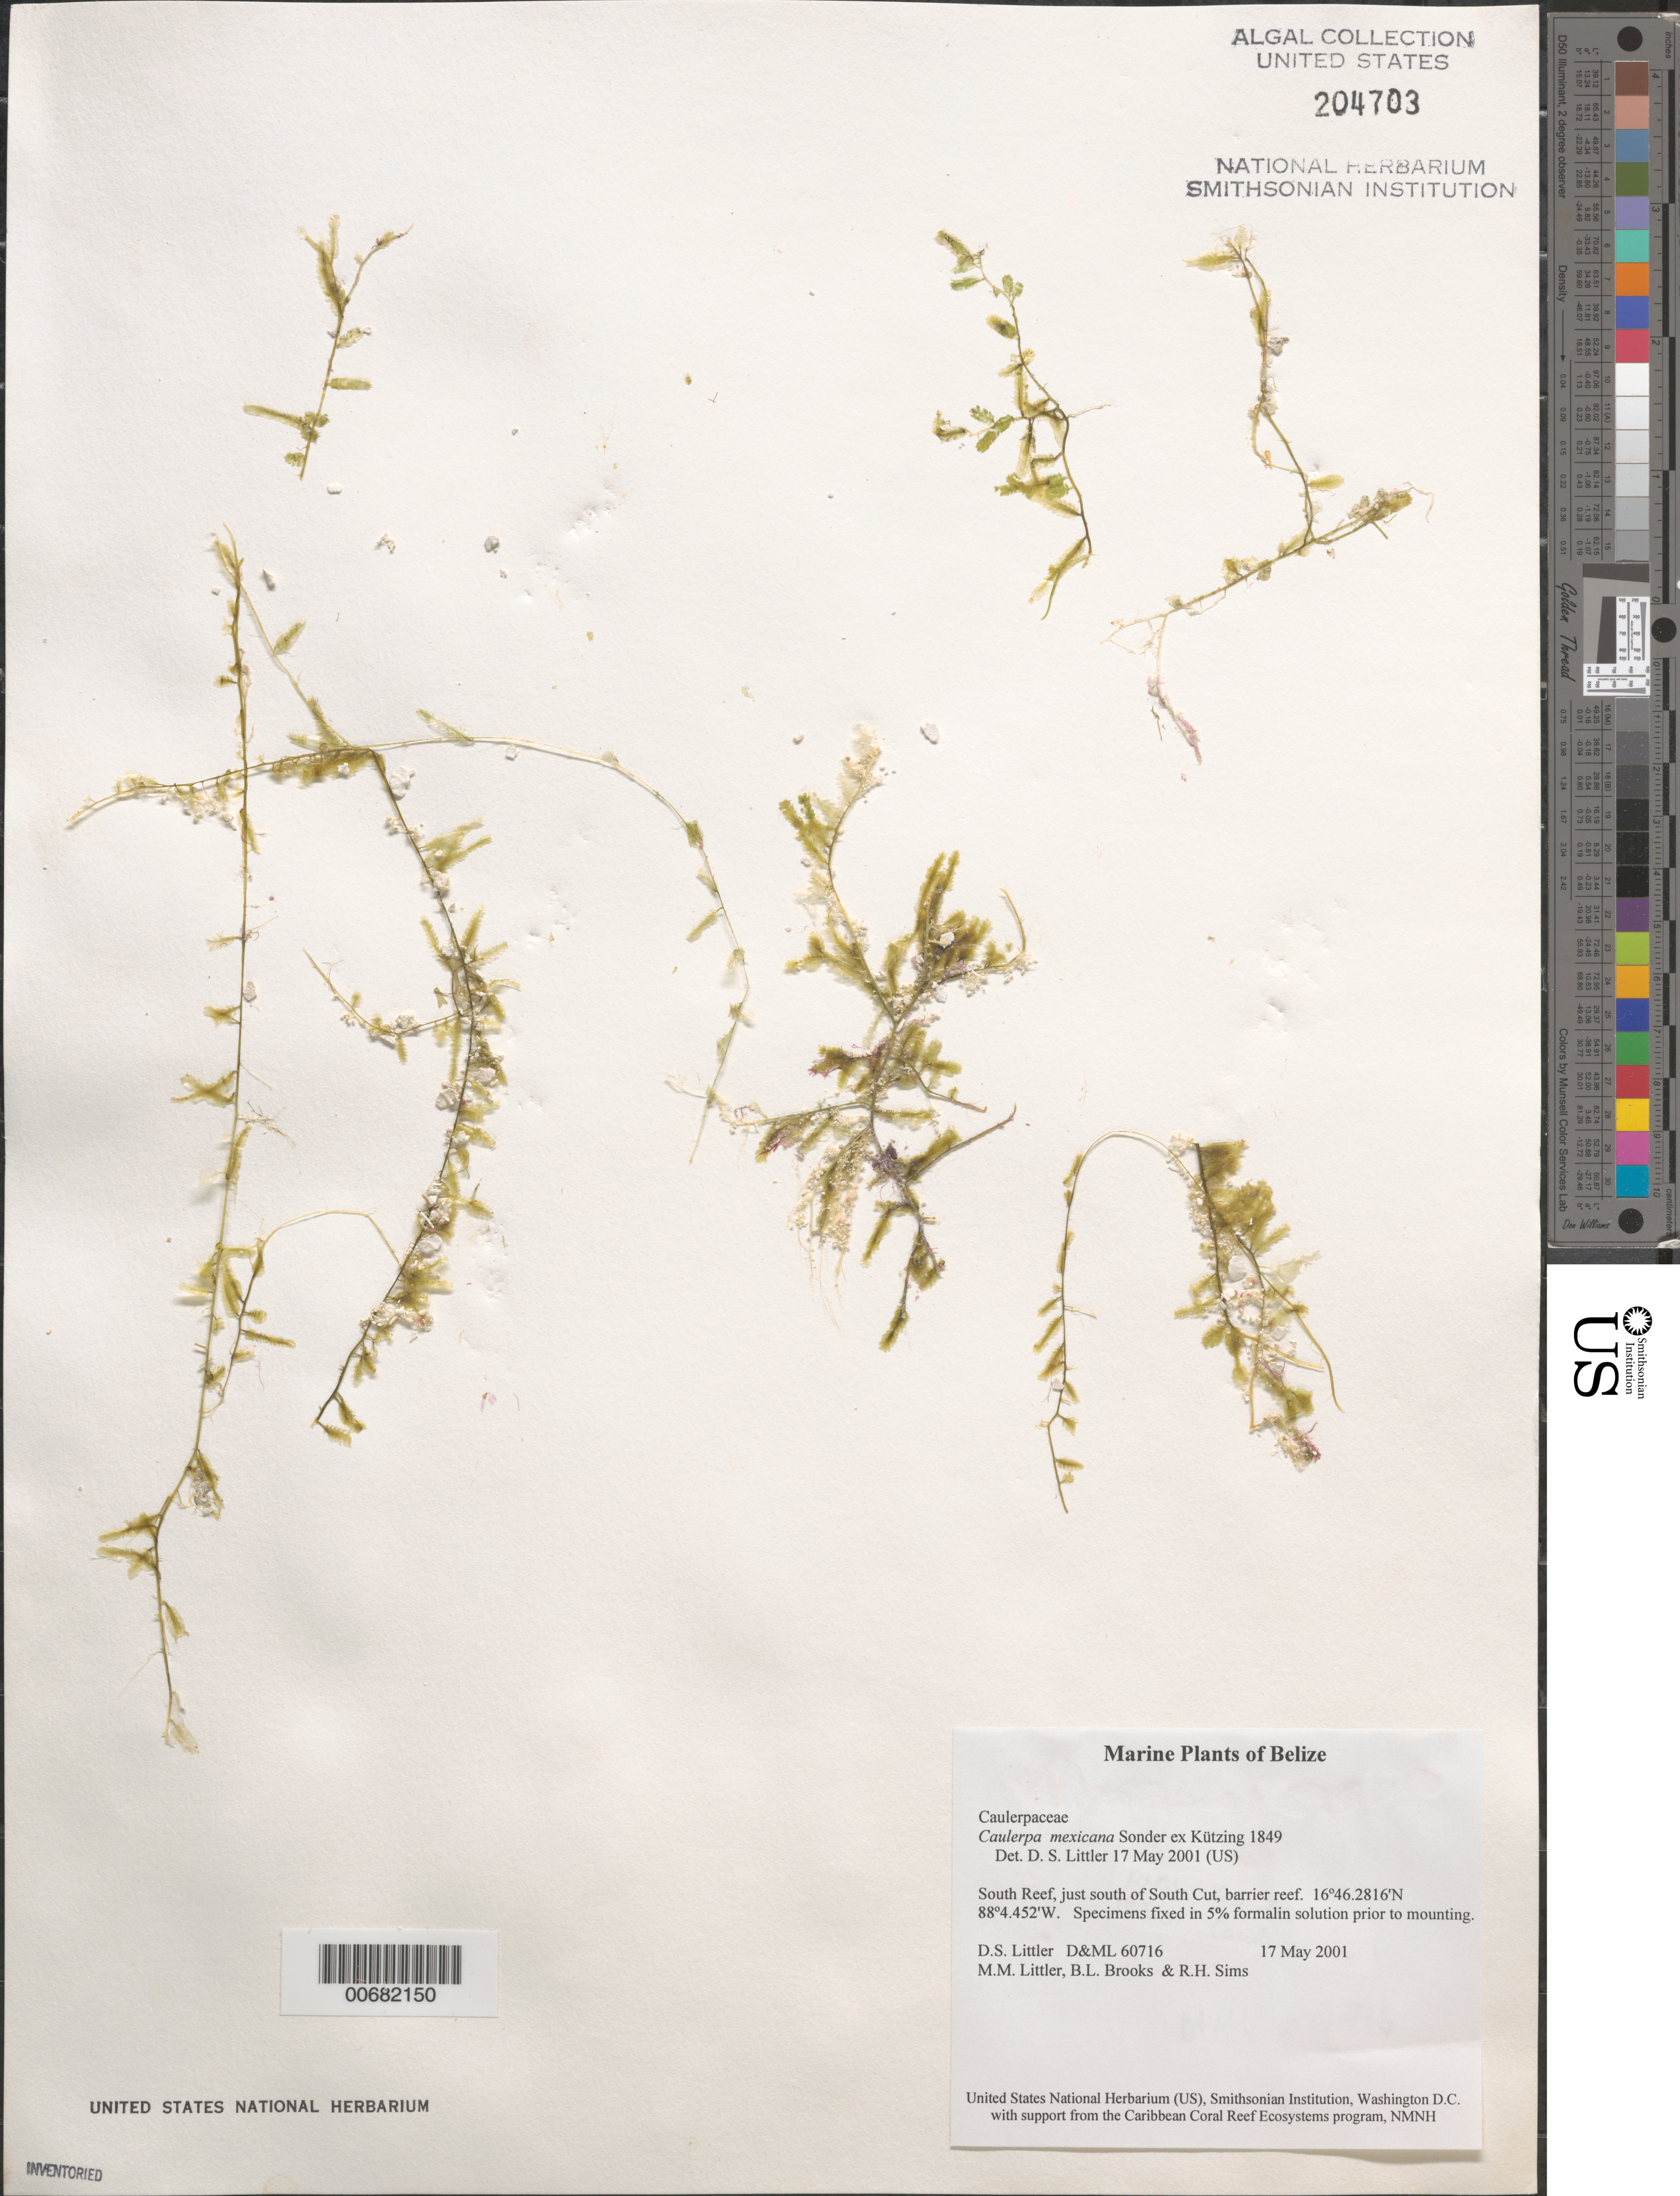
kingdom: Plantae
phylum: Chlorophyta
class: Ulvophyceae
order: Bryopsidales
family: Caulerpaceae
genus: Caulerpa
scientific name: Caulerpa mexicana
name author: Sond. ex Kütz.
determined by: Littler, D. S.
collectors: D. S. Littler, M. M. Littler, B. Brooks & R. H. Sims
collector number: D&ML 60716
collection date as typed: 17 May 2001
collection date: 2001-05-17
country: Belize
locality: South Reef, just south of South Cut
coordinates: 16 46.2816' N, 88 4.452' W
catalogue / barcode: US 204703